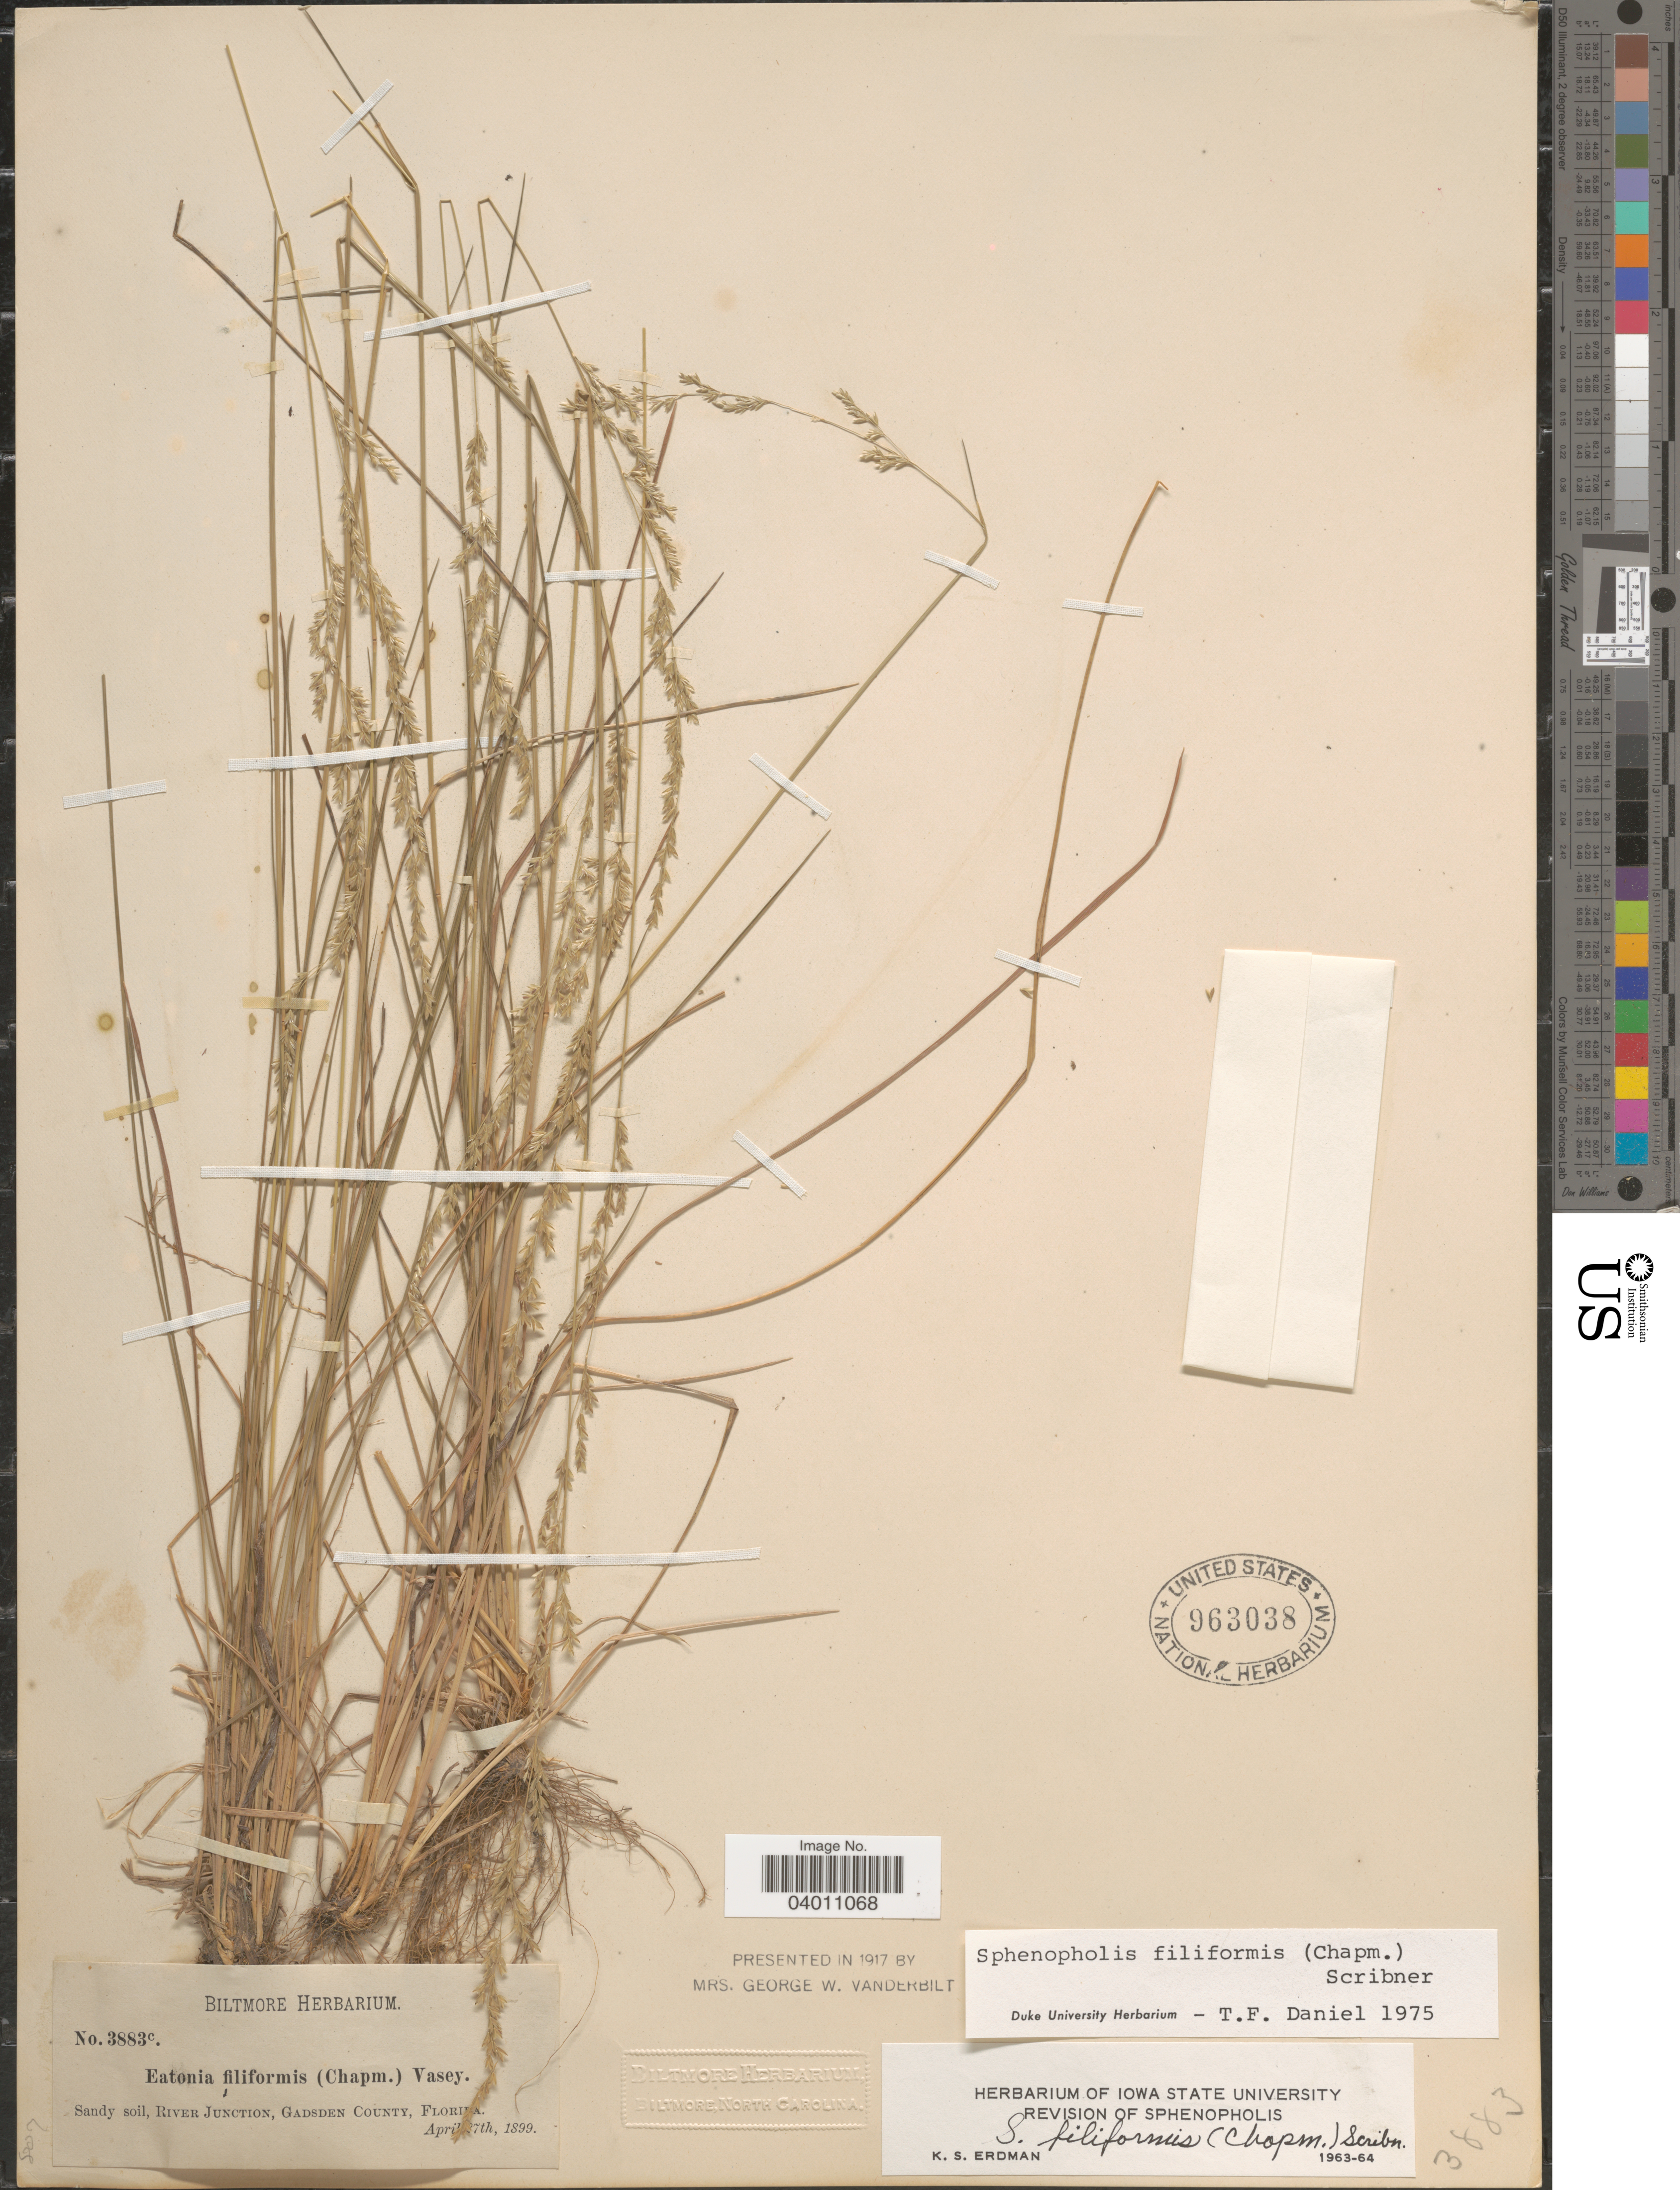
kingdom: Plantae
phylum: Tracheophyta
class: Liliopsida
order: Poales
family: Poaceae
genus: Sphenopholis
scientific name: Sphenopholis filiformis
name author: (Chapm.) Scribn.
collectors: ex herb. Biltmore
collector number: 3883c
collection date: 1899-04-27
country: United States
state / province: Florida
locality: River Junction, Gadsden County.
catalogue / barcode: US 963038